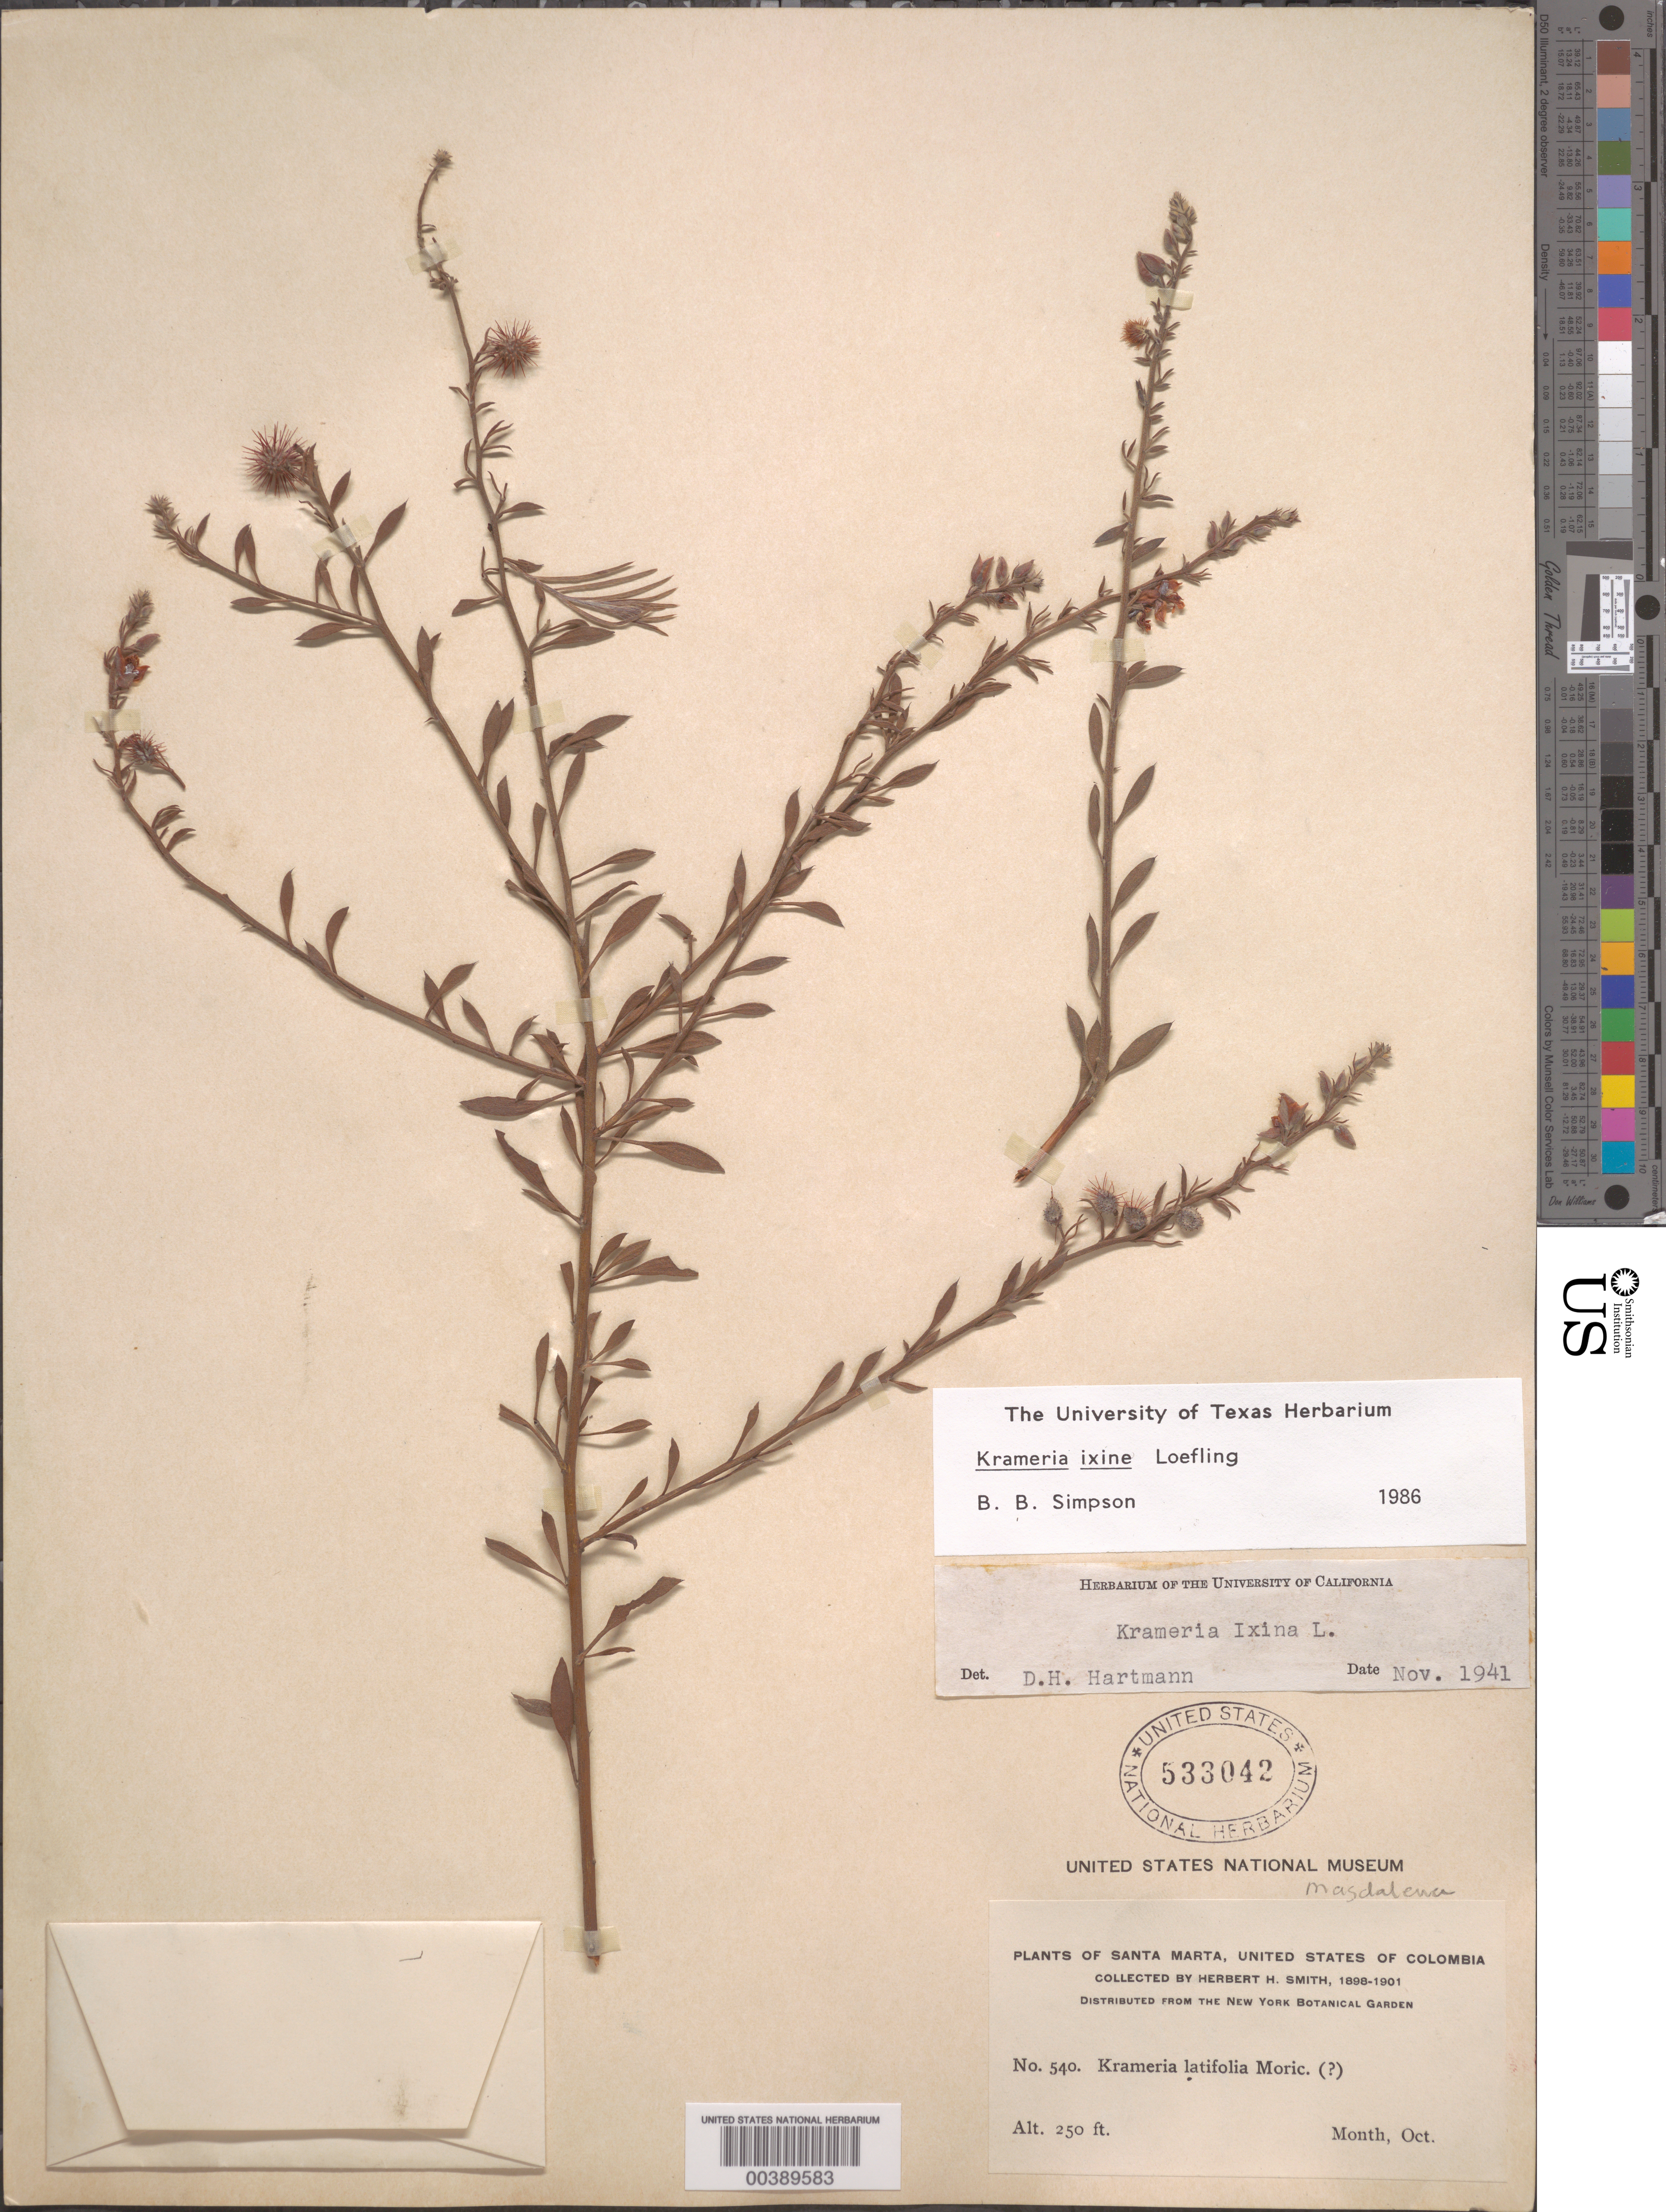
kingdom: Plantae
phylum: Tracheophyta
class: Magnoliopsida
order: Zygophyllales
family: Krameriaceae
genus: Krameria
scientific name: Krameria ixine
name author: L.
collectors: Herbert H. Smith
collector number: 540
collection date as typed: Oct 1898 to -- Oct 1901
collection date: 1898-10/1901-10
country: Colombia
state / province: Magdalena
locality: Santa Marta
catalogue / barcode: US 533042